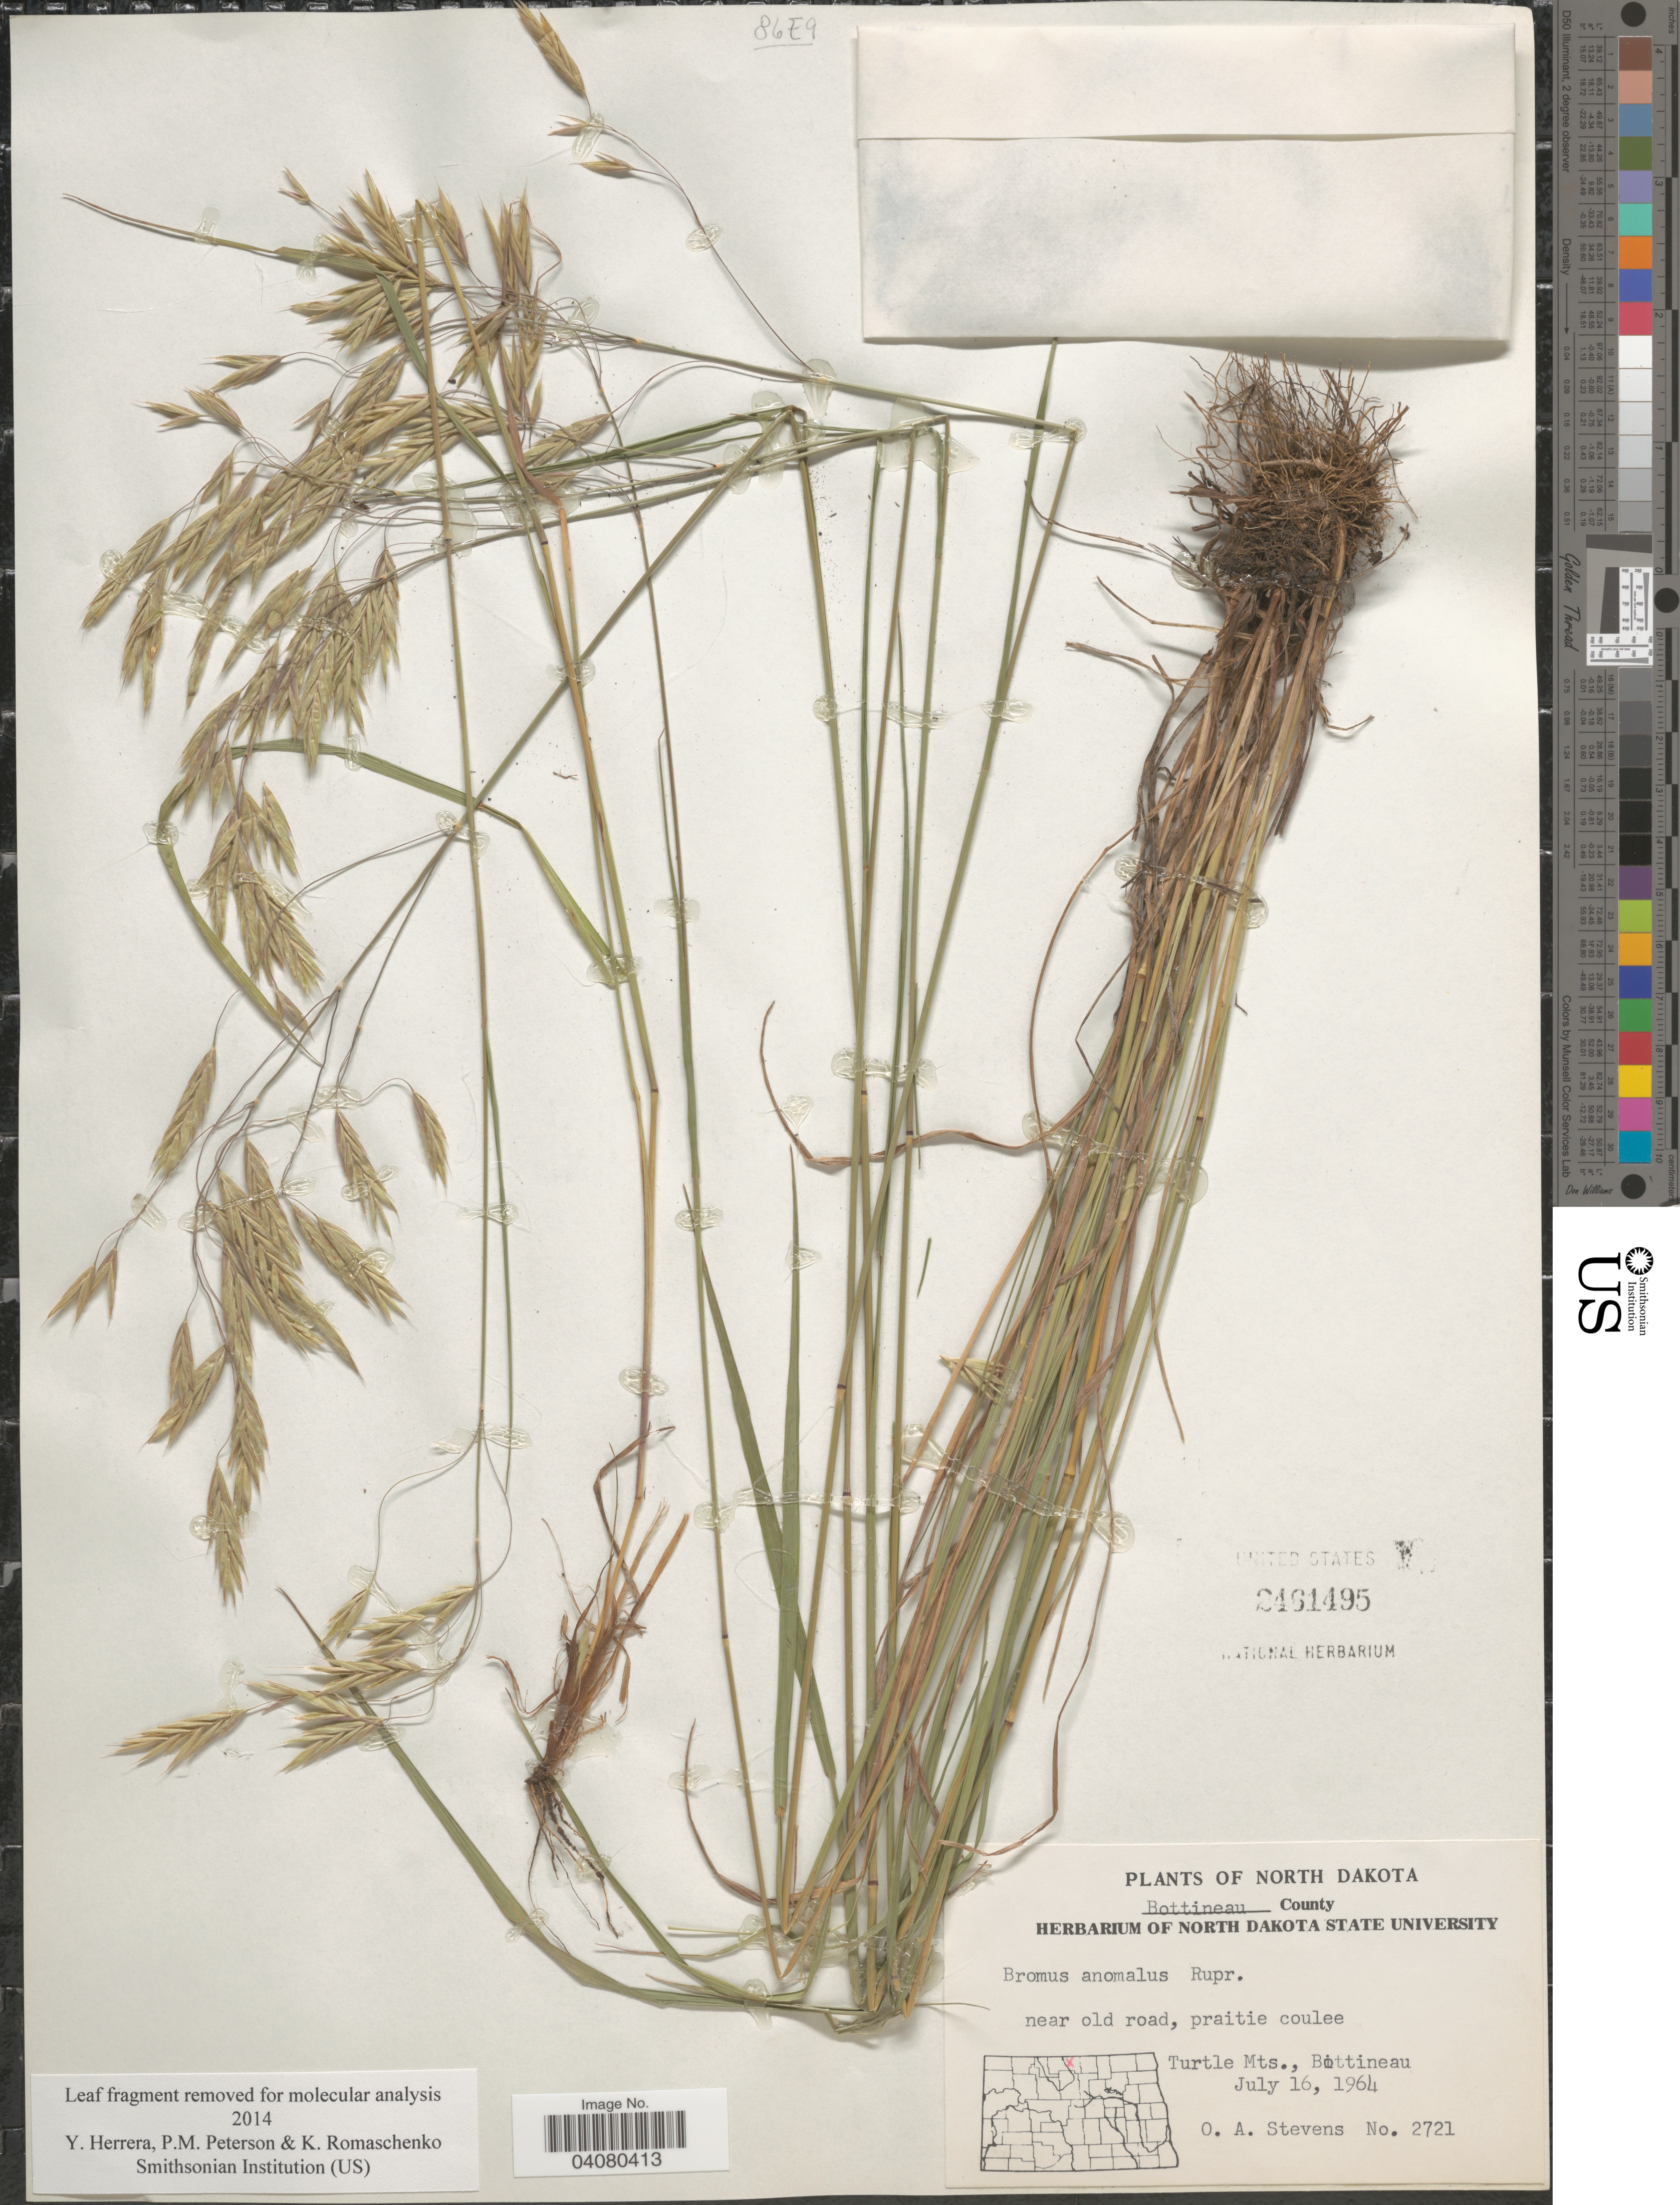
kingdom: Plantae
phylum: Tracheophyta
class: Liliopsida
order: Poales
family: Poaceae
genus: Bromus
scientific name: Bromus anomalus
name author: Rupr. ex E. Fourn.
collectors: O. A. Stevens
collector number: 2721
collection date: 1964-07-16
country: United States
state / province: North Dakota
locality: Bottineau County. Near old road, praitie coulee Turtle Mts., Bottineau.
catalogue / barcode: US 2461495